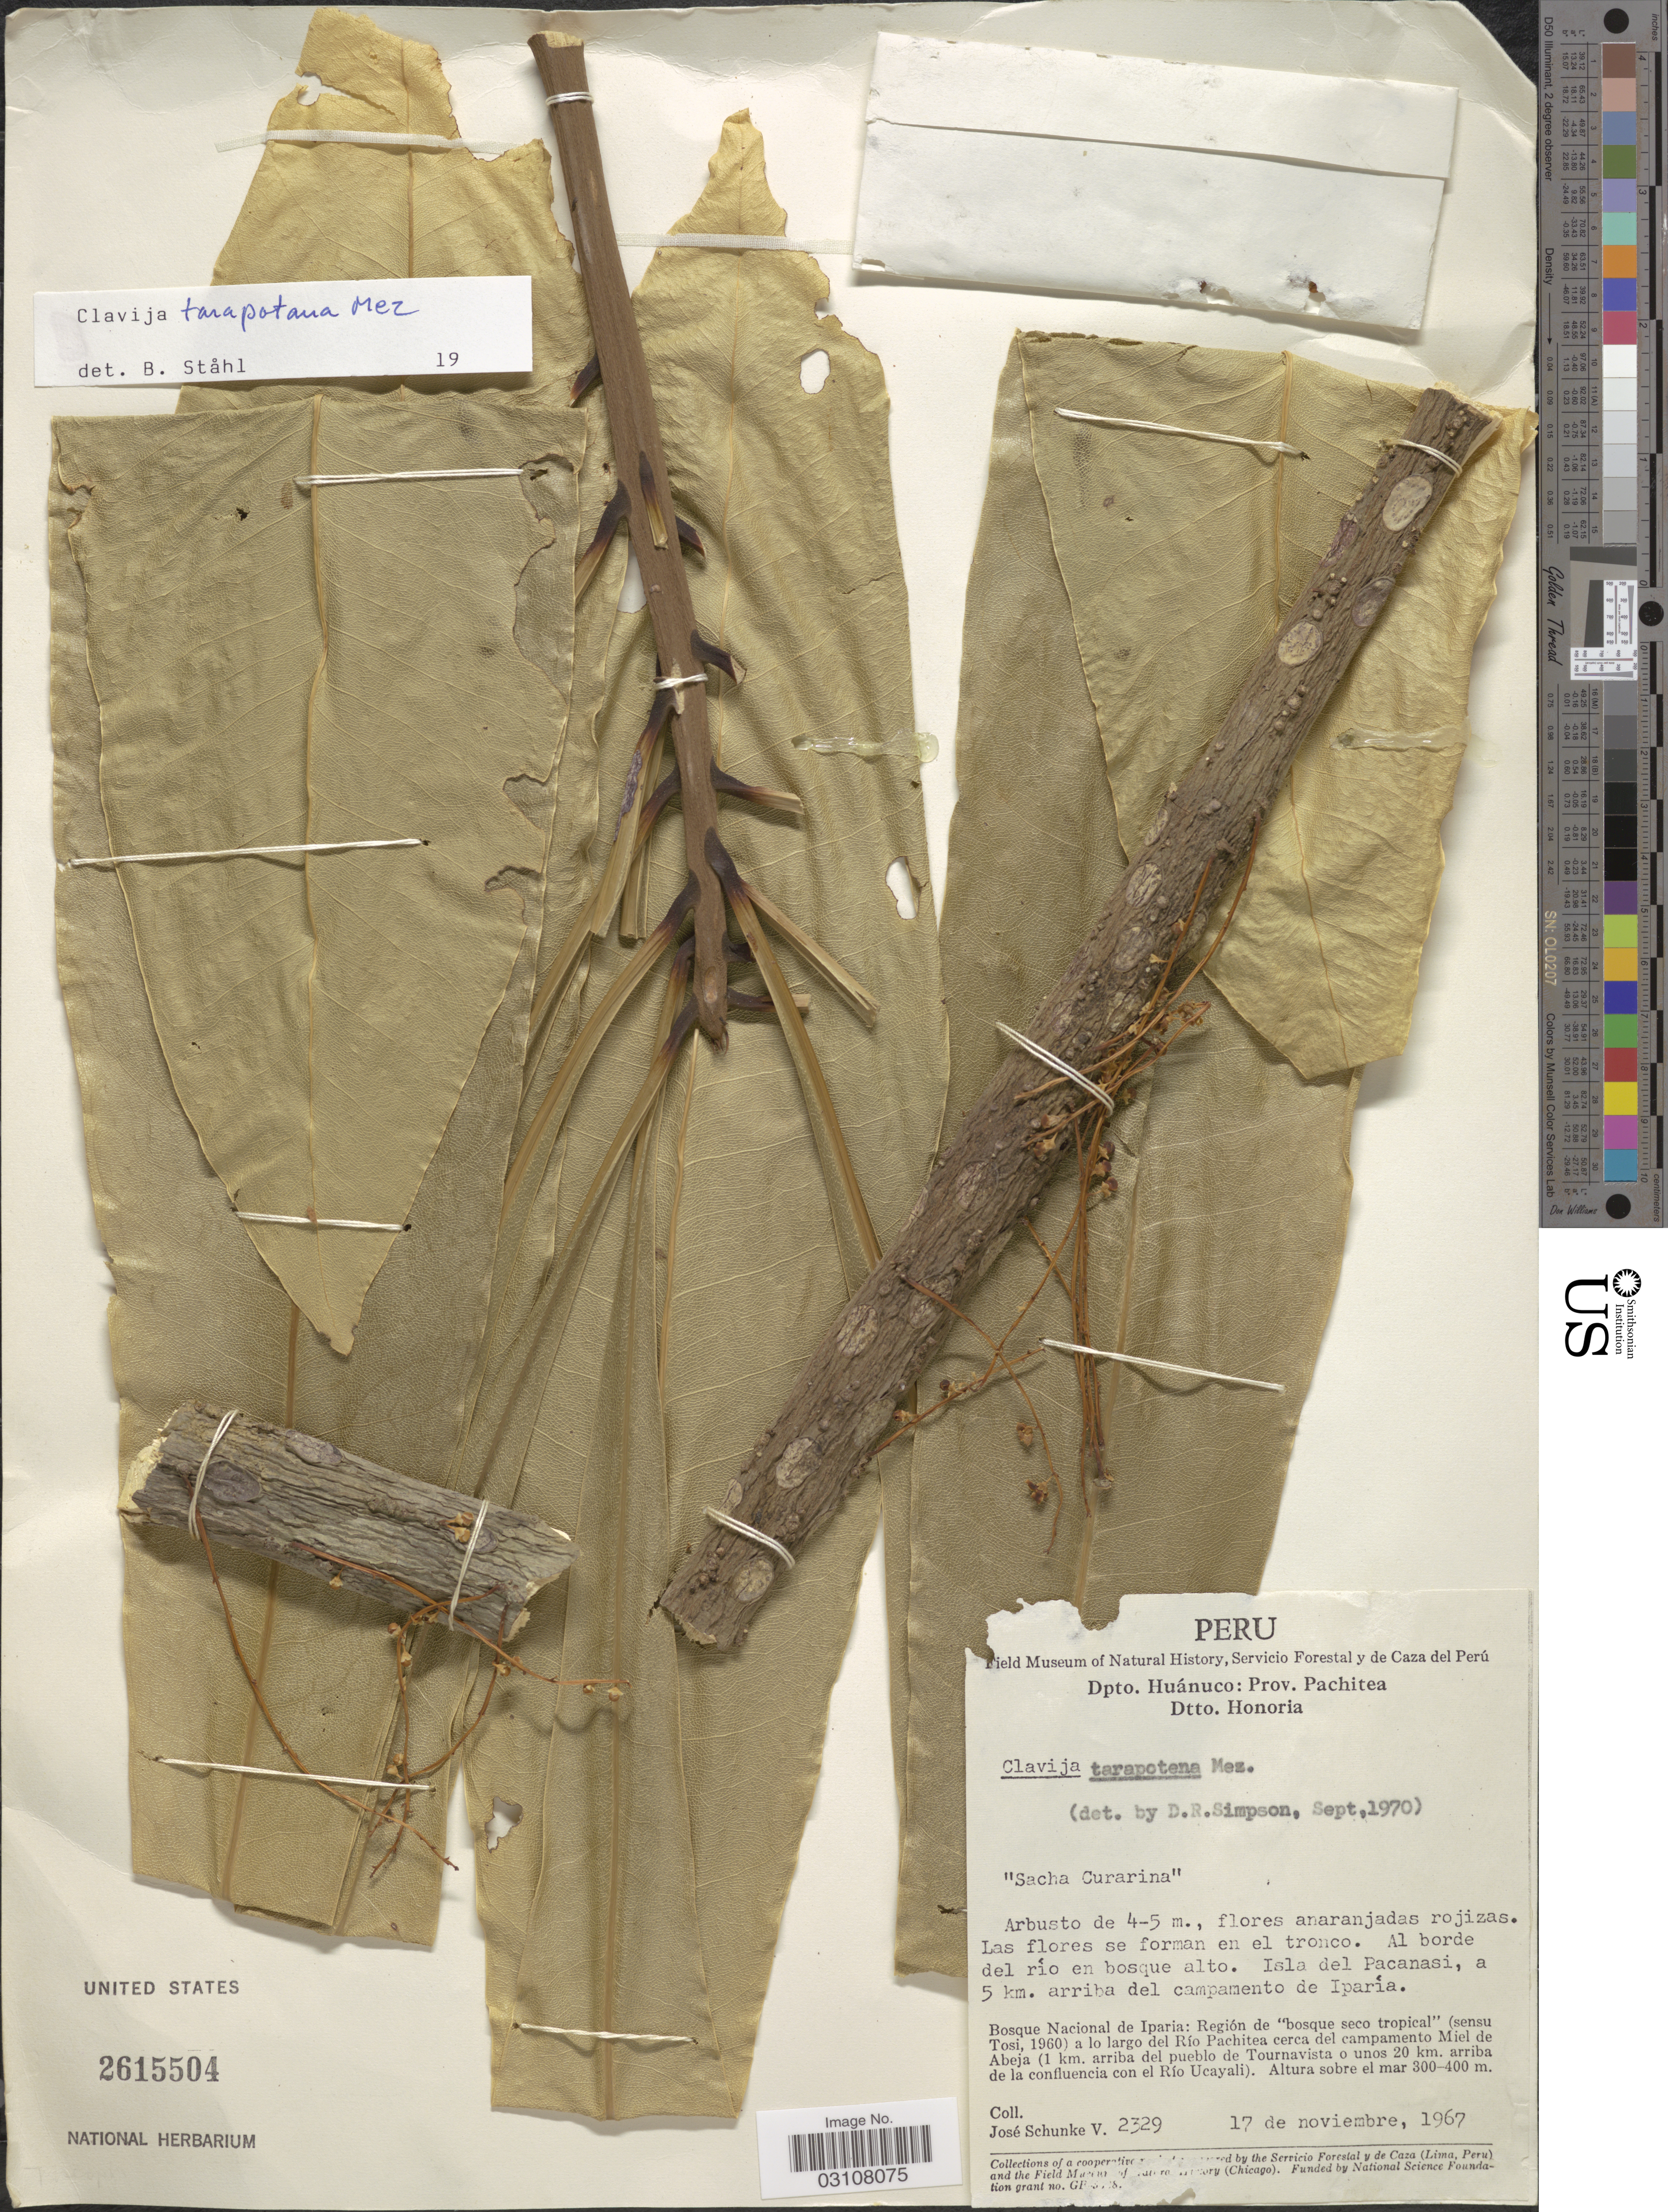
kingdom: Plantae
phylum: Tracheophyta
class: Magnoliopsida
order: Ericales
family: Primulaceae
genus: Clavija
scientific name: Clavija tarapotana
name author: Mez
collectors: J. Schunke Vigo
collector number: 2329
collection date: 1967-11-17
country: Peru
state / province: Huánuco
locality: Dpto. Huánuco: Prov. Pachitea, Dtto. Honoria, Isla del Pacanasi, a 5 km. arriba del campamento de Iparía. Bosque Nacional de Iparia: Región de "bosque seco tropical" (sensu Tosi, 1960) a lo largo del Río Pachitea cerca del campamento Miel de Abeja (1 km. arriba del pueblo de Tournavista o unos 20 km. arriba de la confluencia con el Río Ucayali).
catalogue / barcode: US 2615504